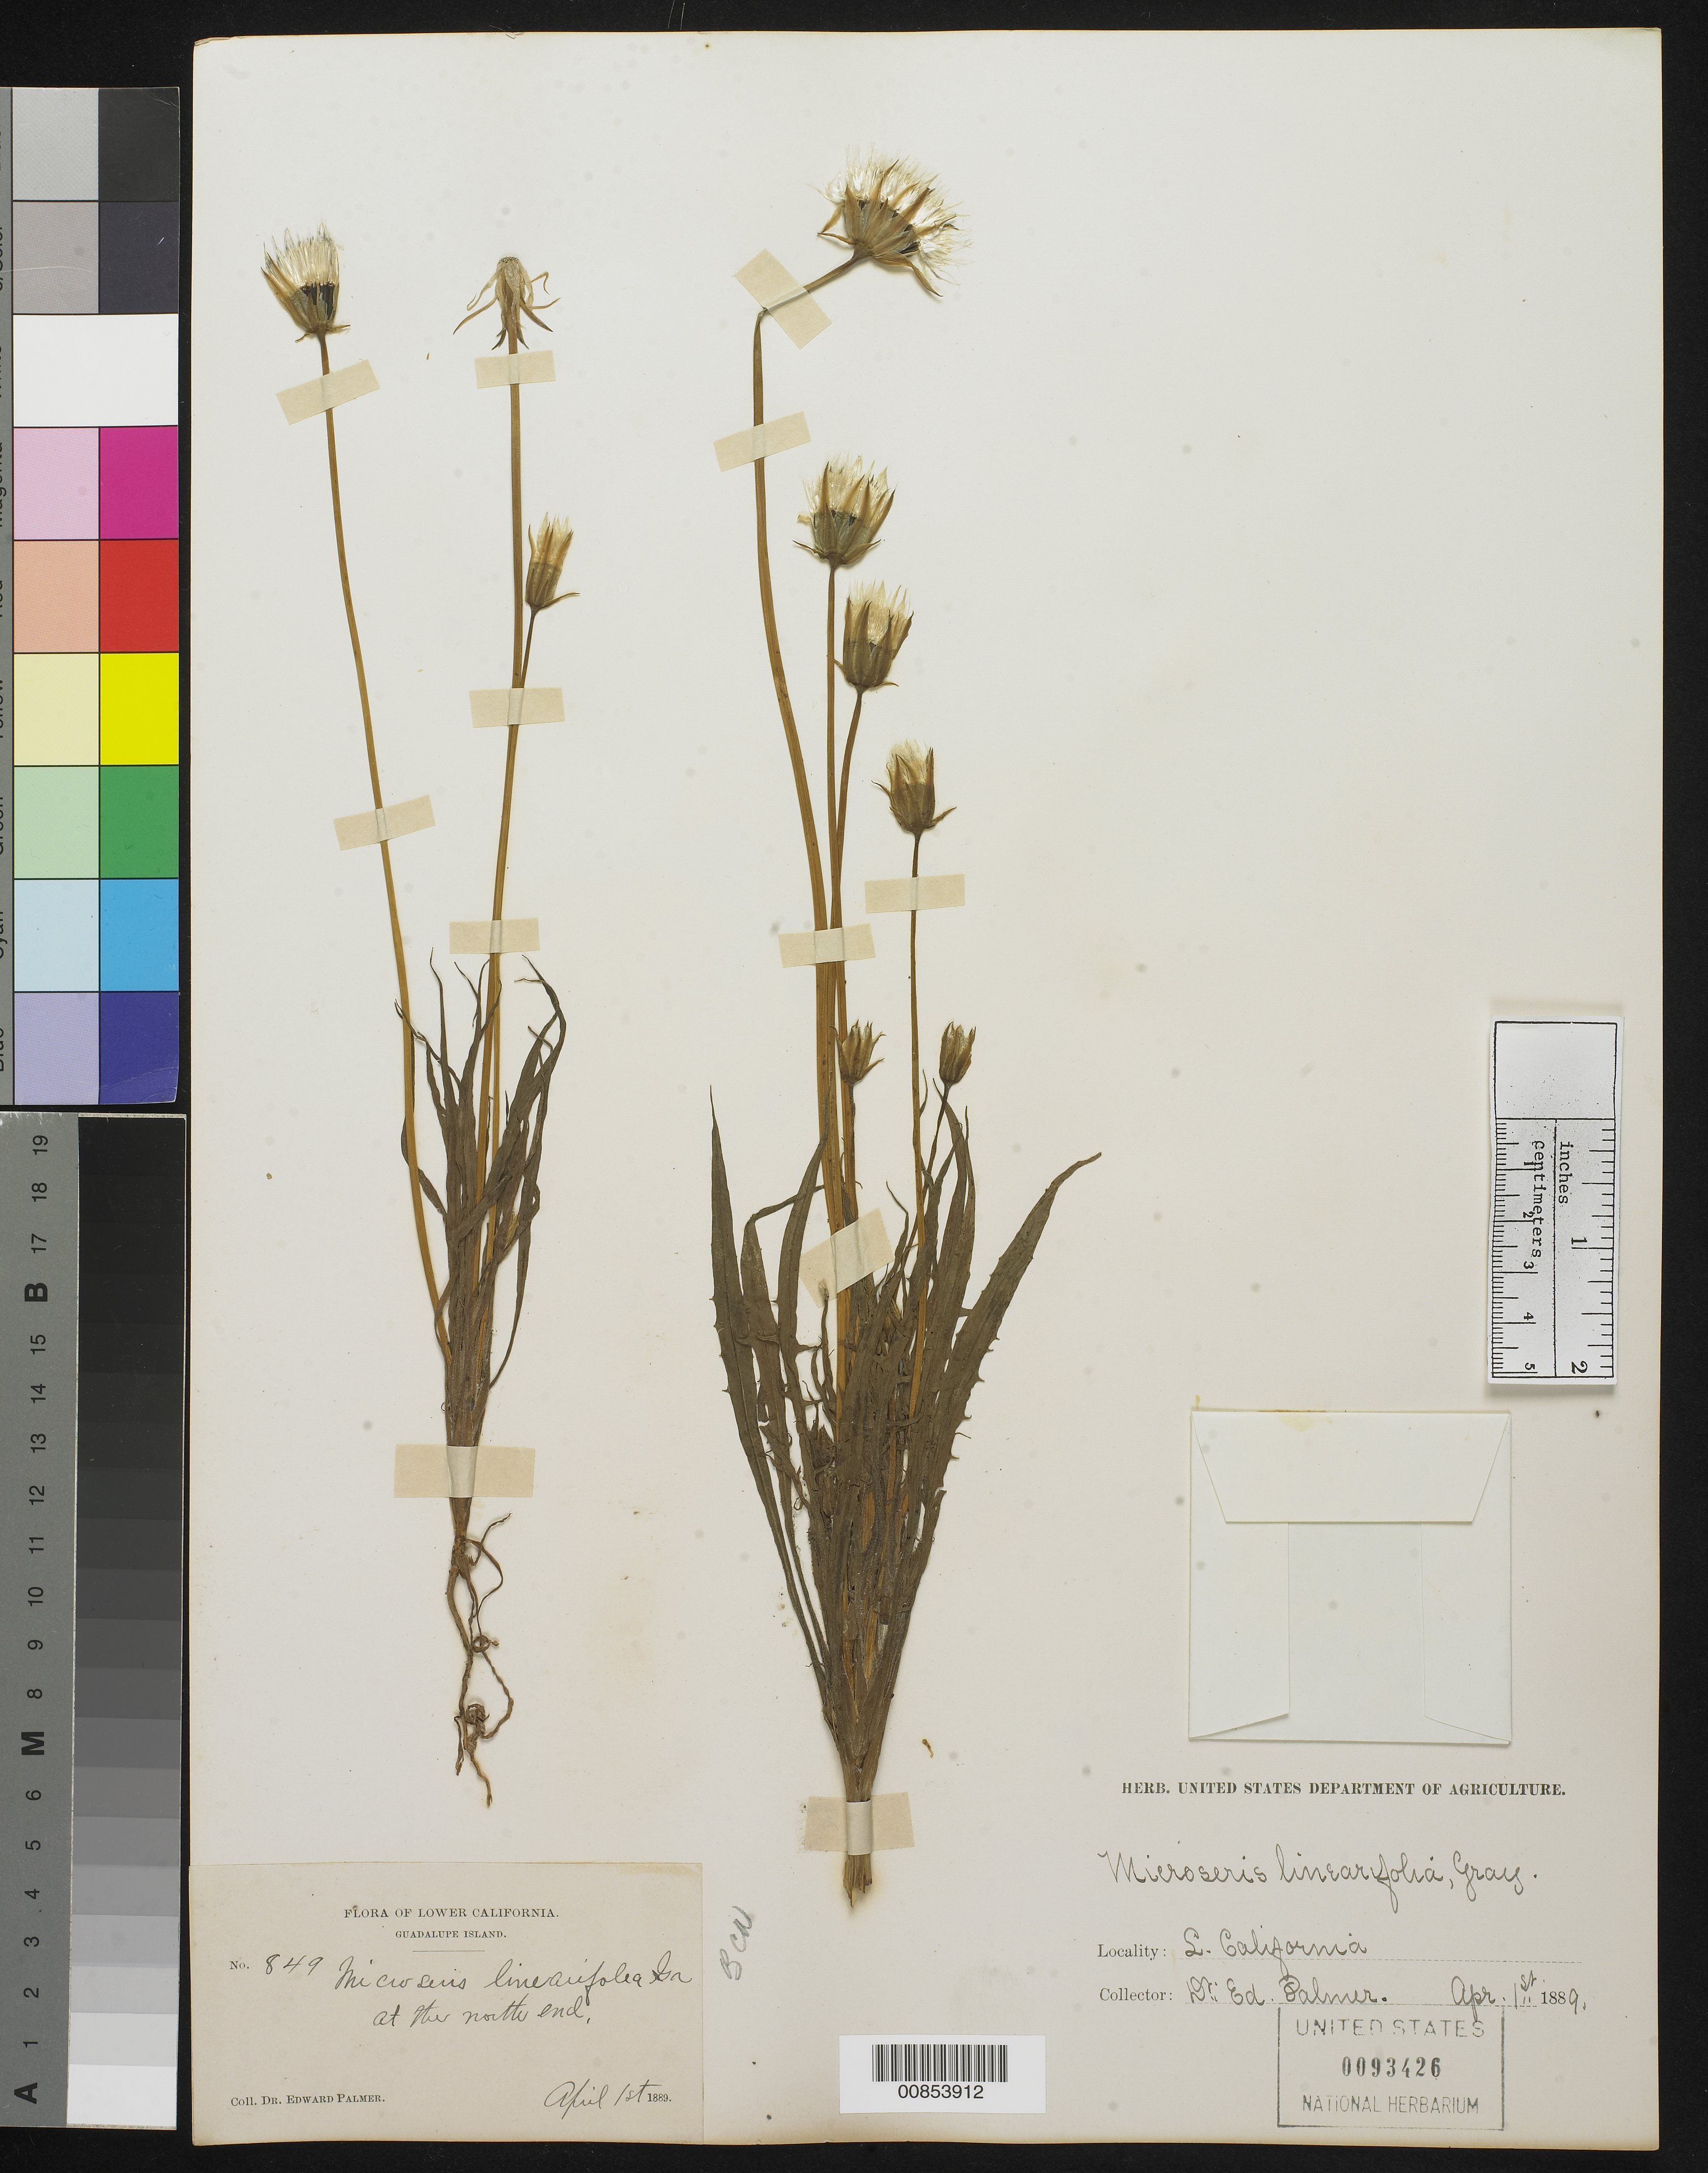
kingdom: Plantae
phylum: Tracheophyta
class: Magnoliopsida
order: Asterales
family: Asteraceae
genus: Uropappus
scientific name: Uropappus lindleyi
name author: (DC.) Nutt.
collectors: E. Palmer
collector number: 849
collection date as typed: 01 Apr 1889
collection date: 1889-04-01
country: Mexico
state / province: Baja California Norte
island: Guadalupe I.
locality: At the north end of Guadalupe Island.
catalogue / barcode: US 93426